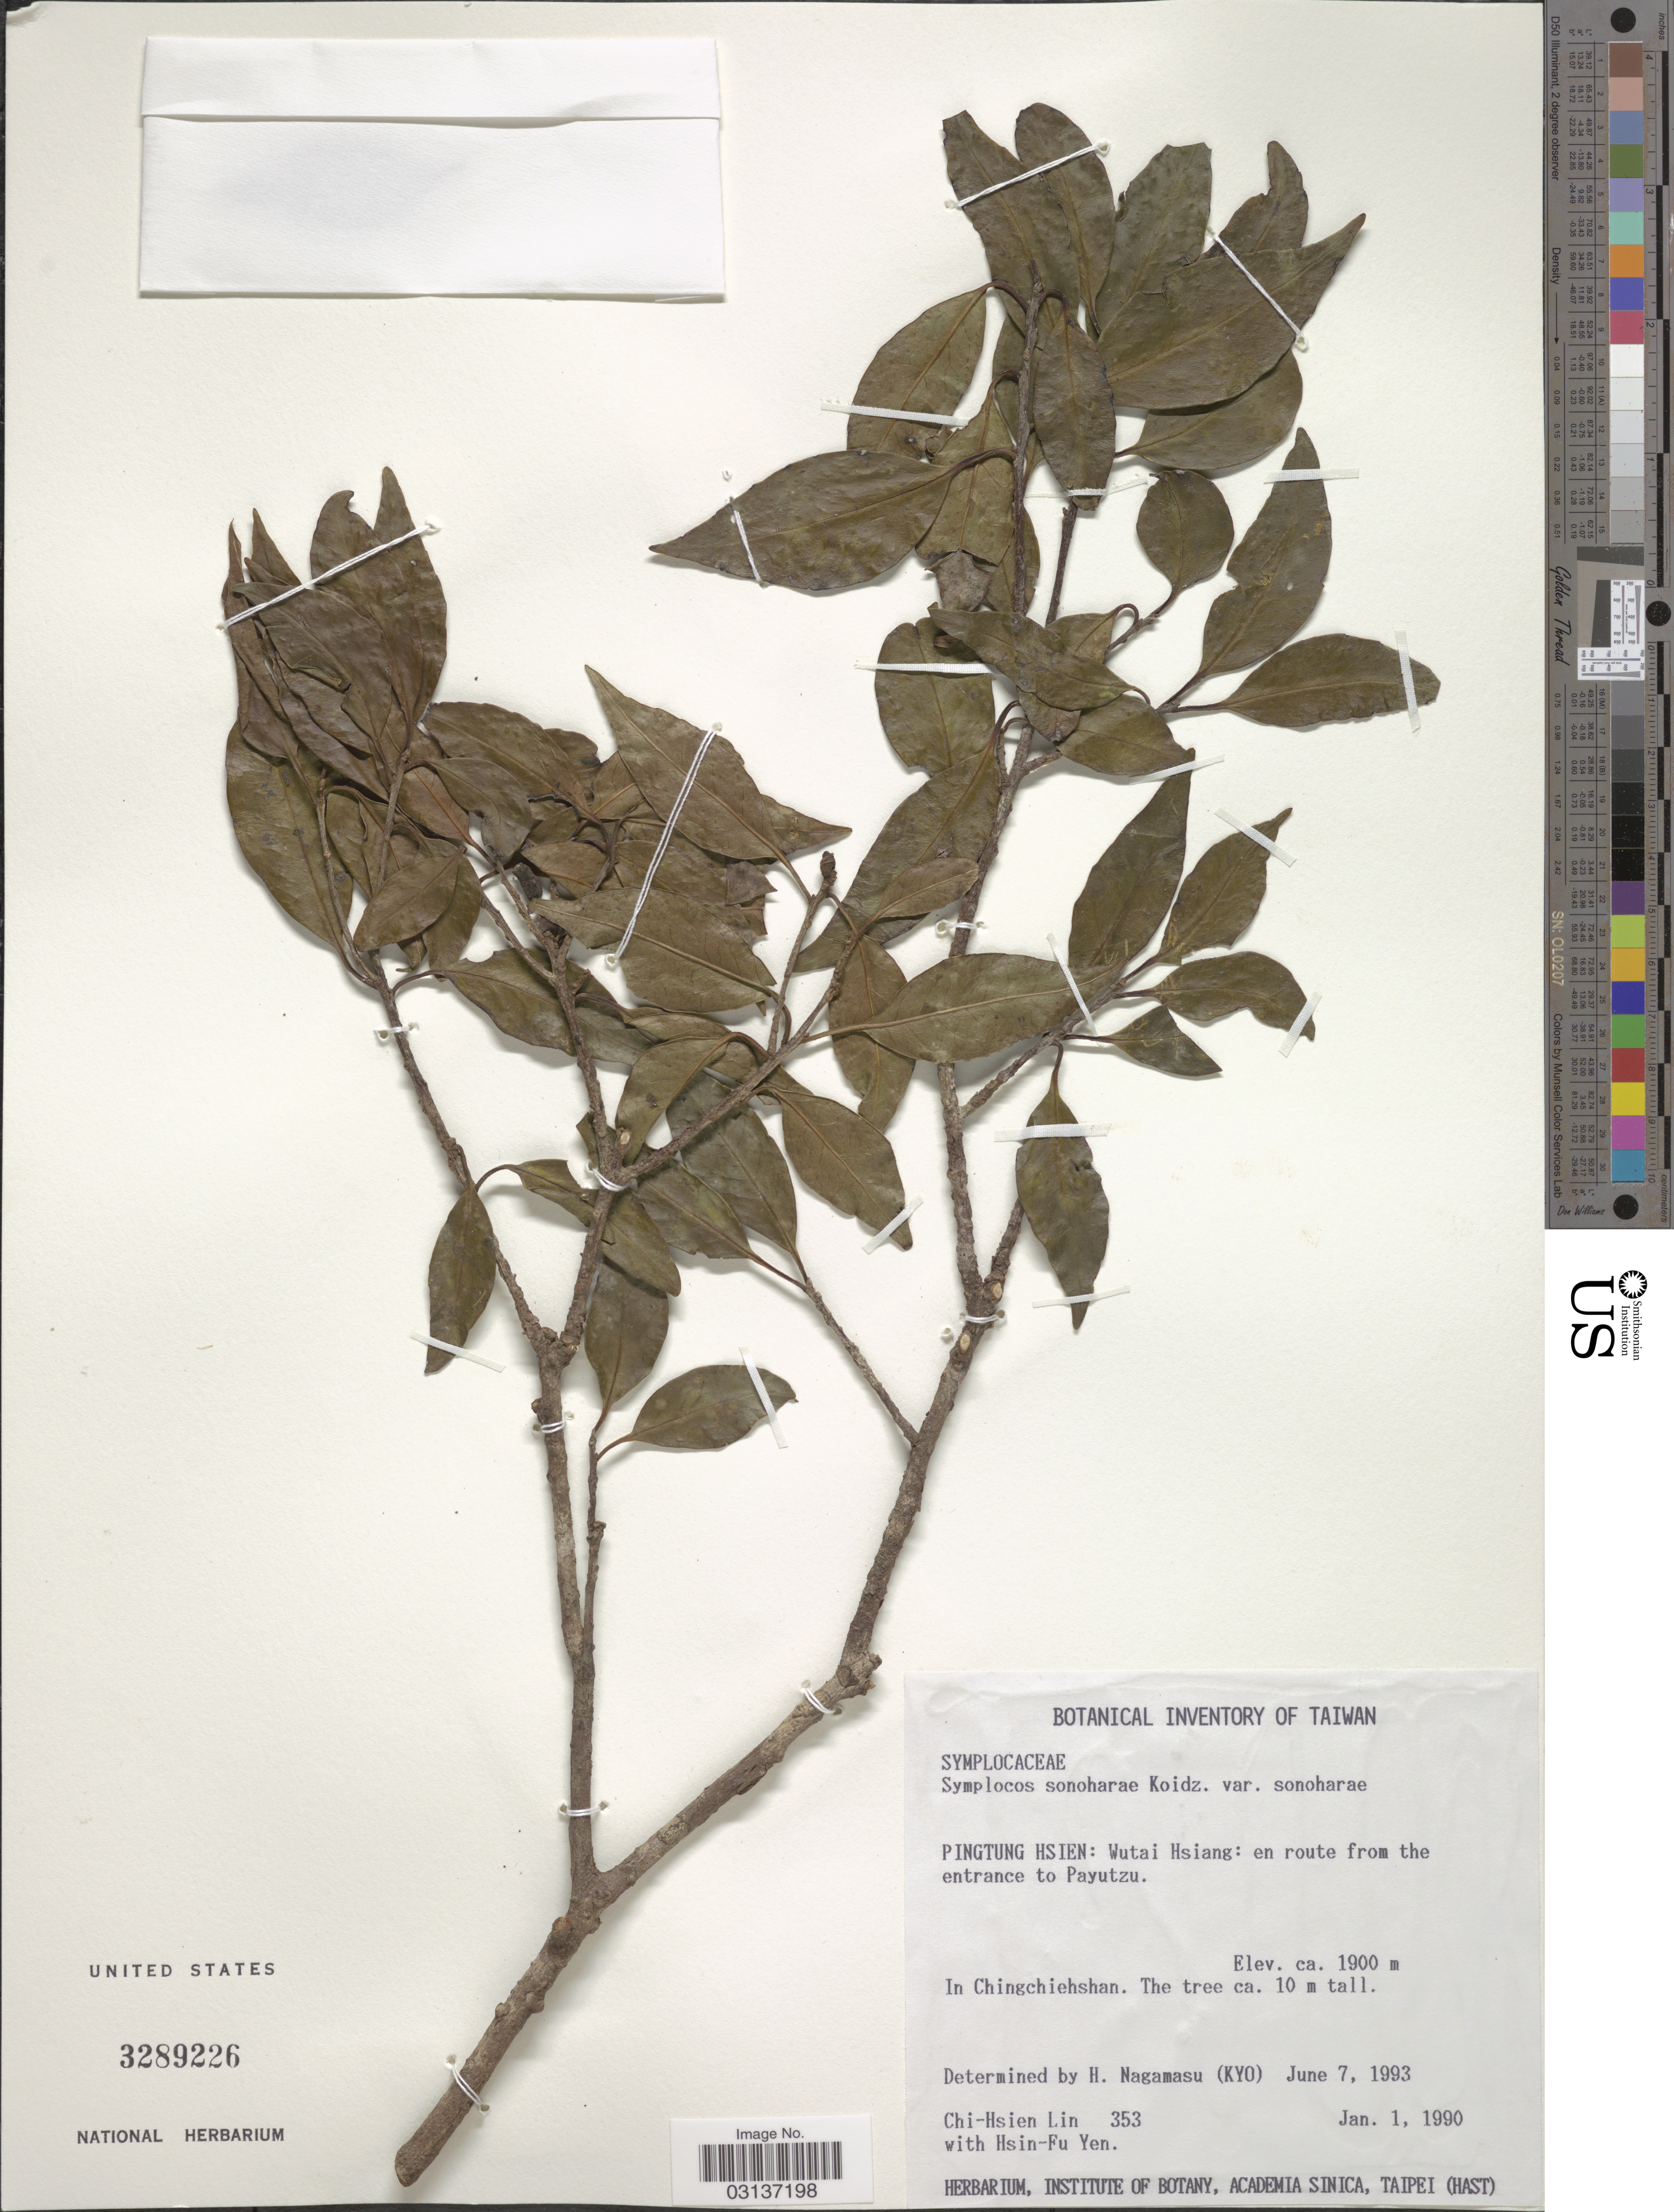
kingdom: Plantae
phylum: Tracheophyta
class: Magnoliopsida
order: Ericales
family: Symplocaceae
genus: Symplocos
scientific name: Symplocos sonoharae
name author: Koidz.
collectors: C. Lin & H. Yen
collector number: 353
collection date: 1990-01-01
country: Taiwan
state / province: Pingtung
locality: Pingtung Hsien: Wutai Hsiang: en route from the entrance to Payutzu. In Chingchiehshan.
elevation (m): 1900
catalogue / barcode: US 3289226